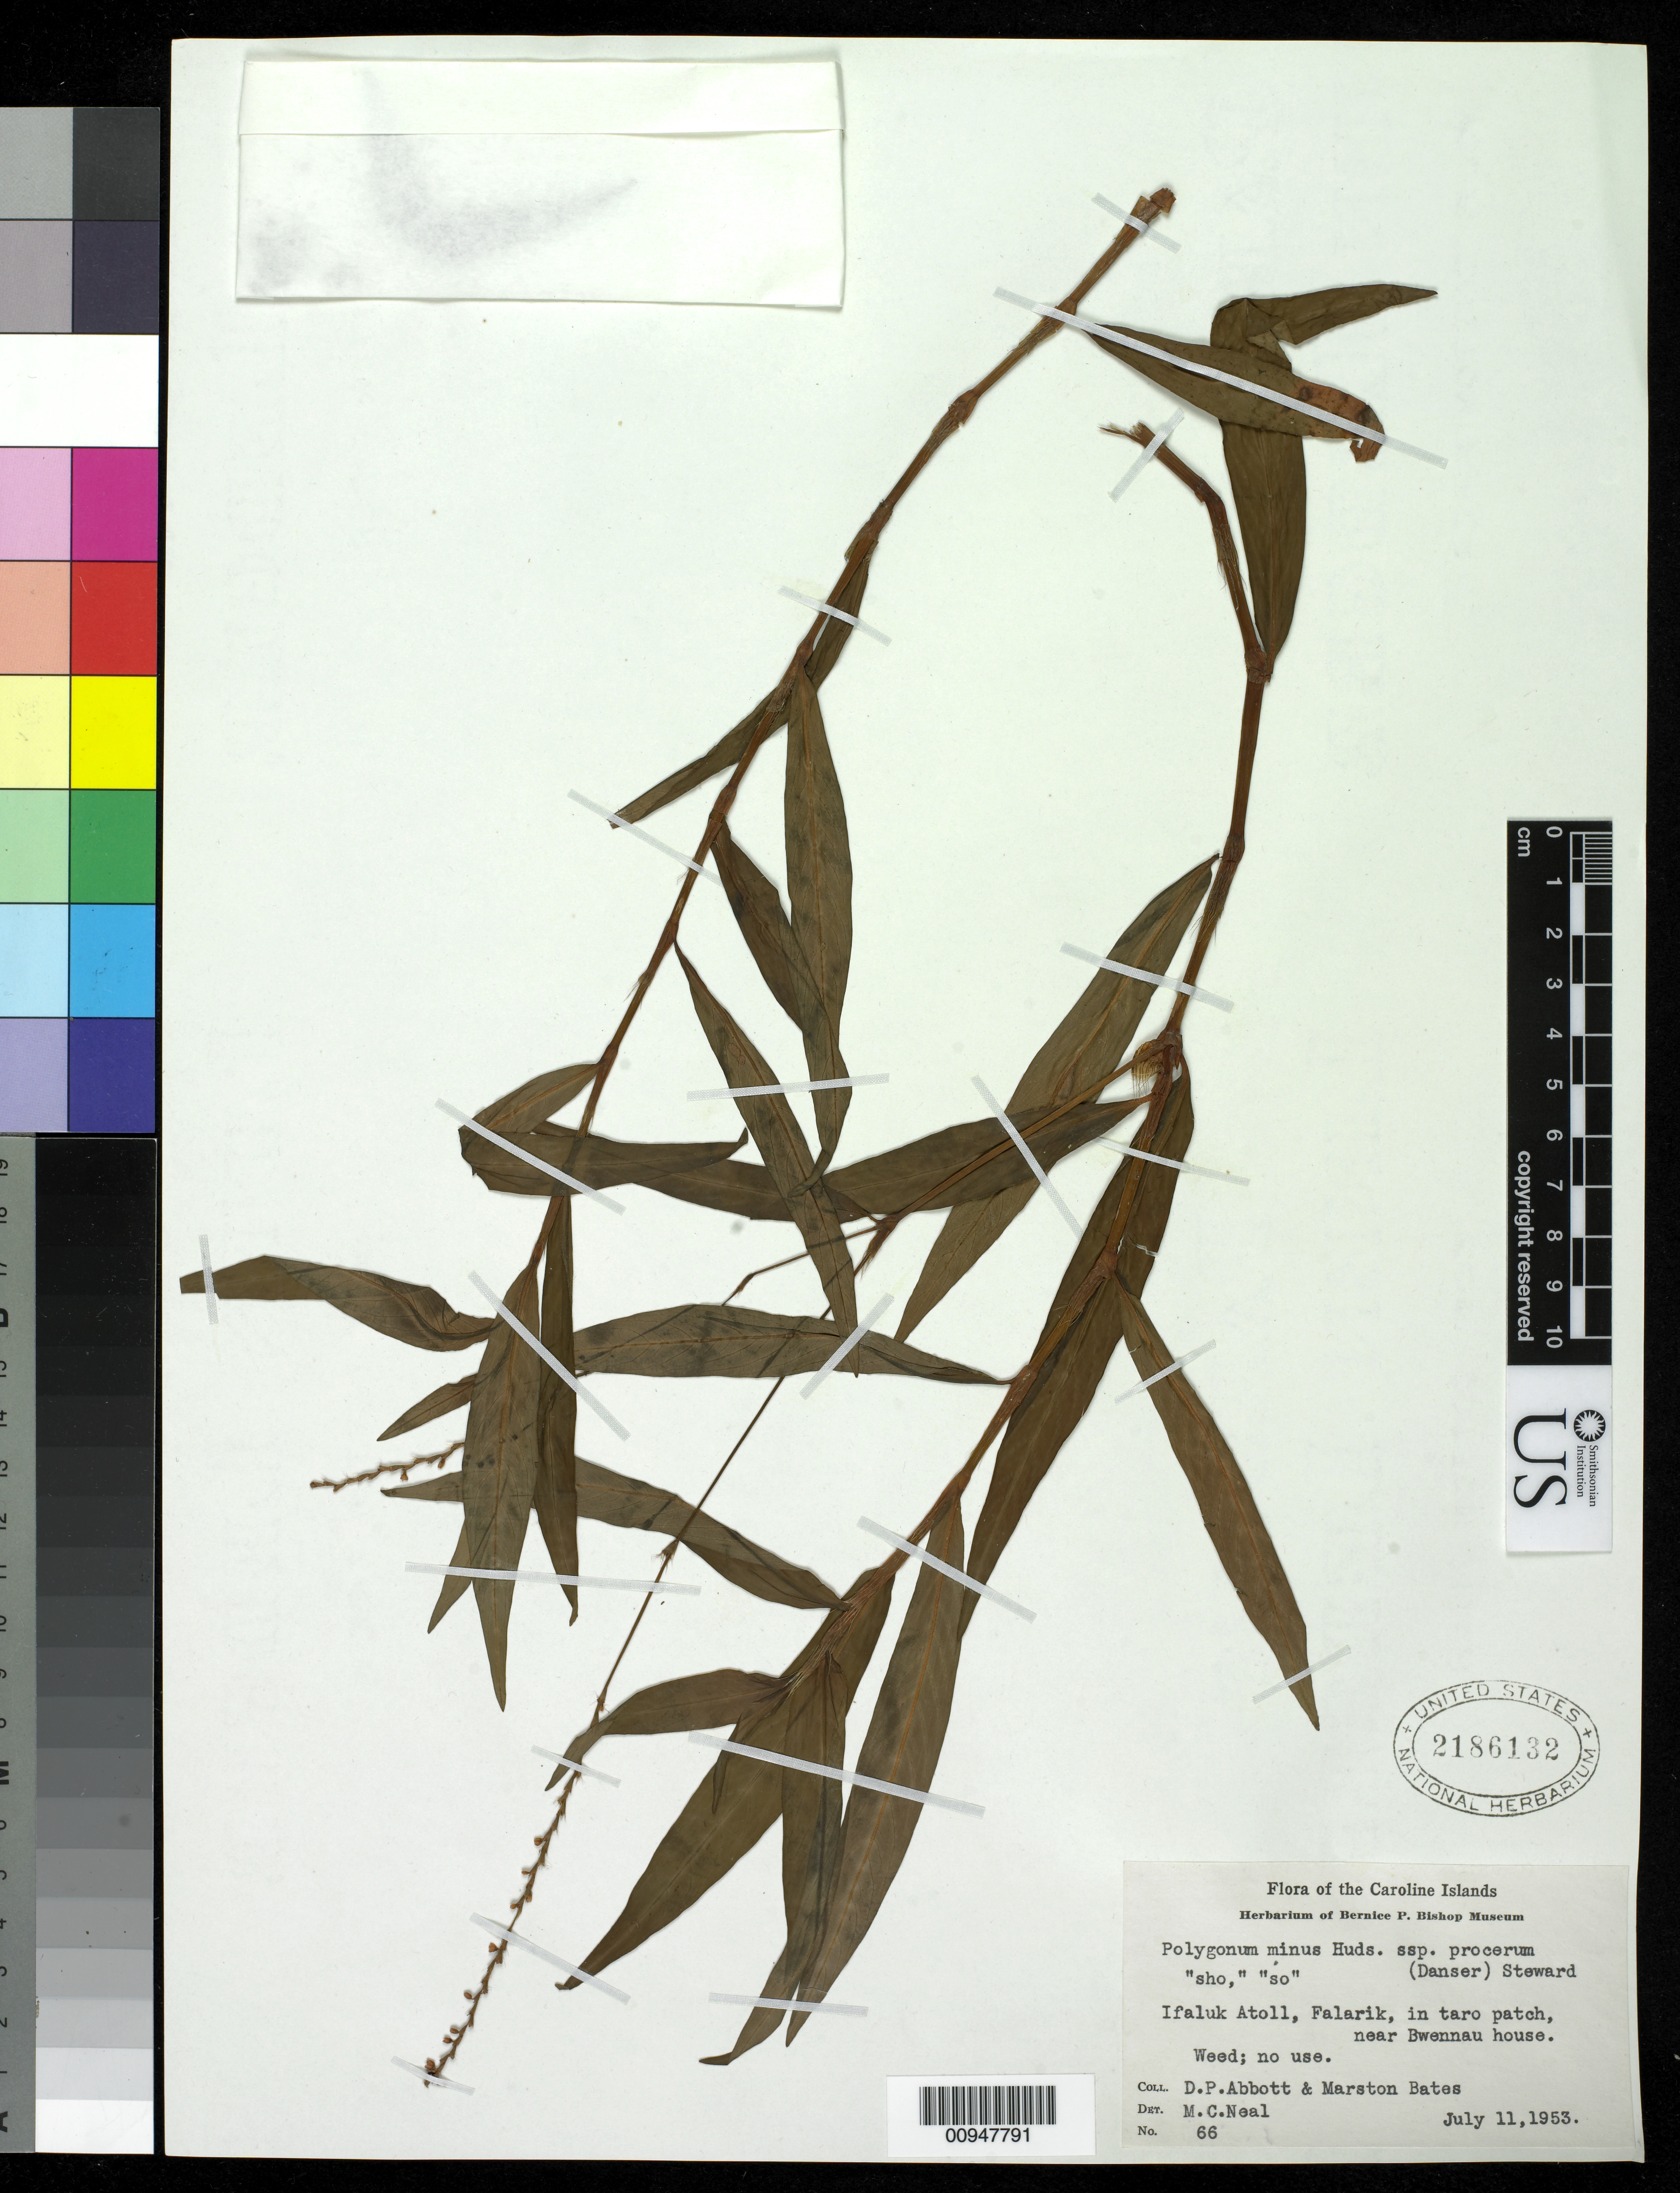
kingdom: Plantae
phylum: Tracheophyta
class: Magnoliopsida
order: Caryophyllales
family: Polygonaceae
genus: Persicaria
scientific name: Persicaria minor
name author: (Huds.) Opiz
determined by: Wagner, W. L., (BOT), Smithsonian Institution - National Museum of Natural History (UNITED STATES)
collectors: D. P. Abbott & M. Bates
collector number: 66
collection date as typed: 11 Jul 1953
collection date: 1953-07-11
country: Micronesia, Federated States of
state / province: Yap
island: Ifalik (Ifaluk) Atoll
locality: Ifaluk Atoll, Falarik, in taro patch near Bwennau house.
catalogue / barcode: US 2186132